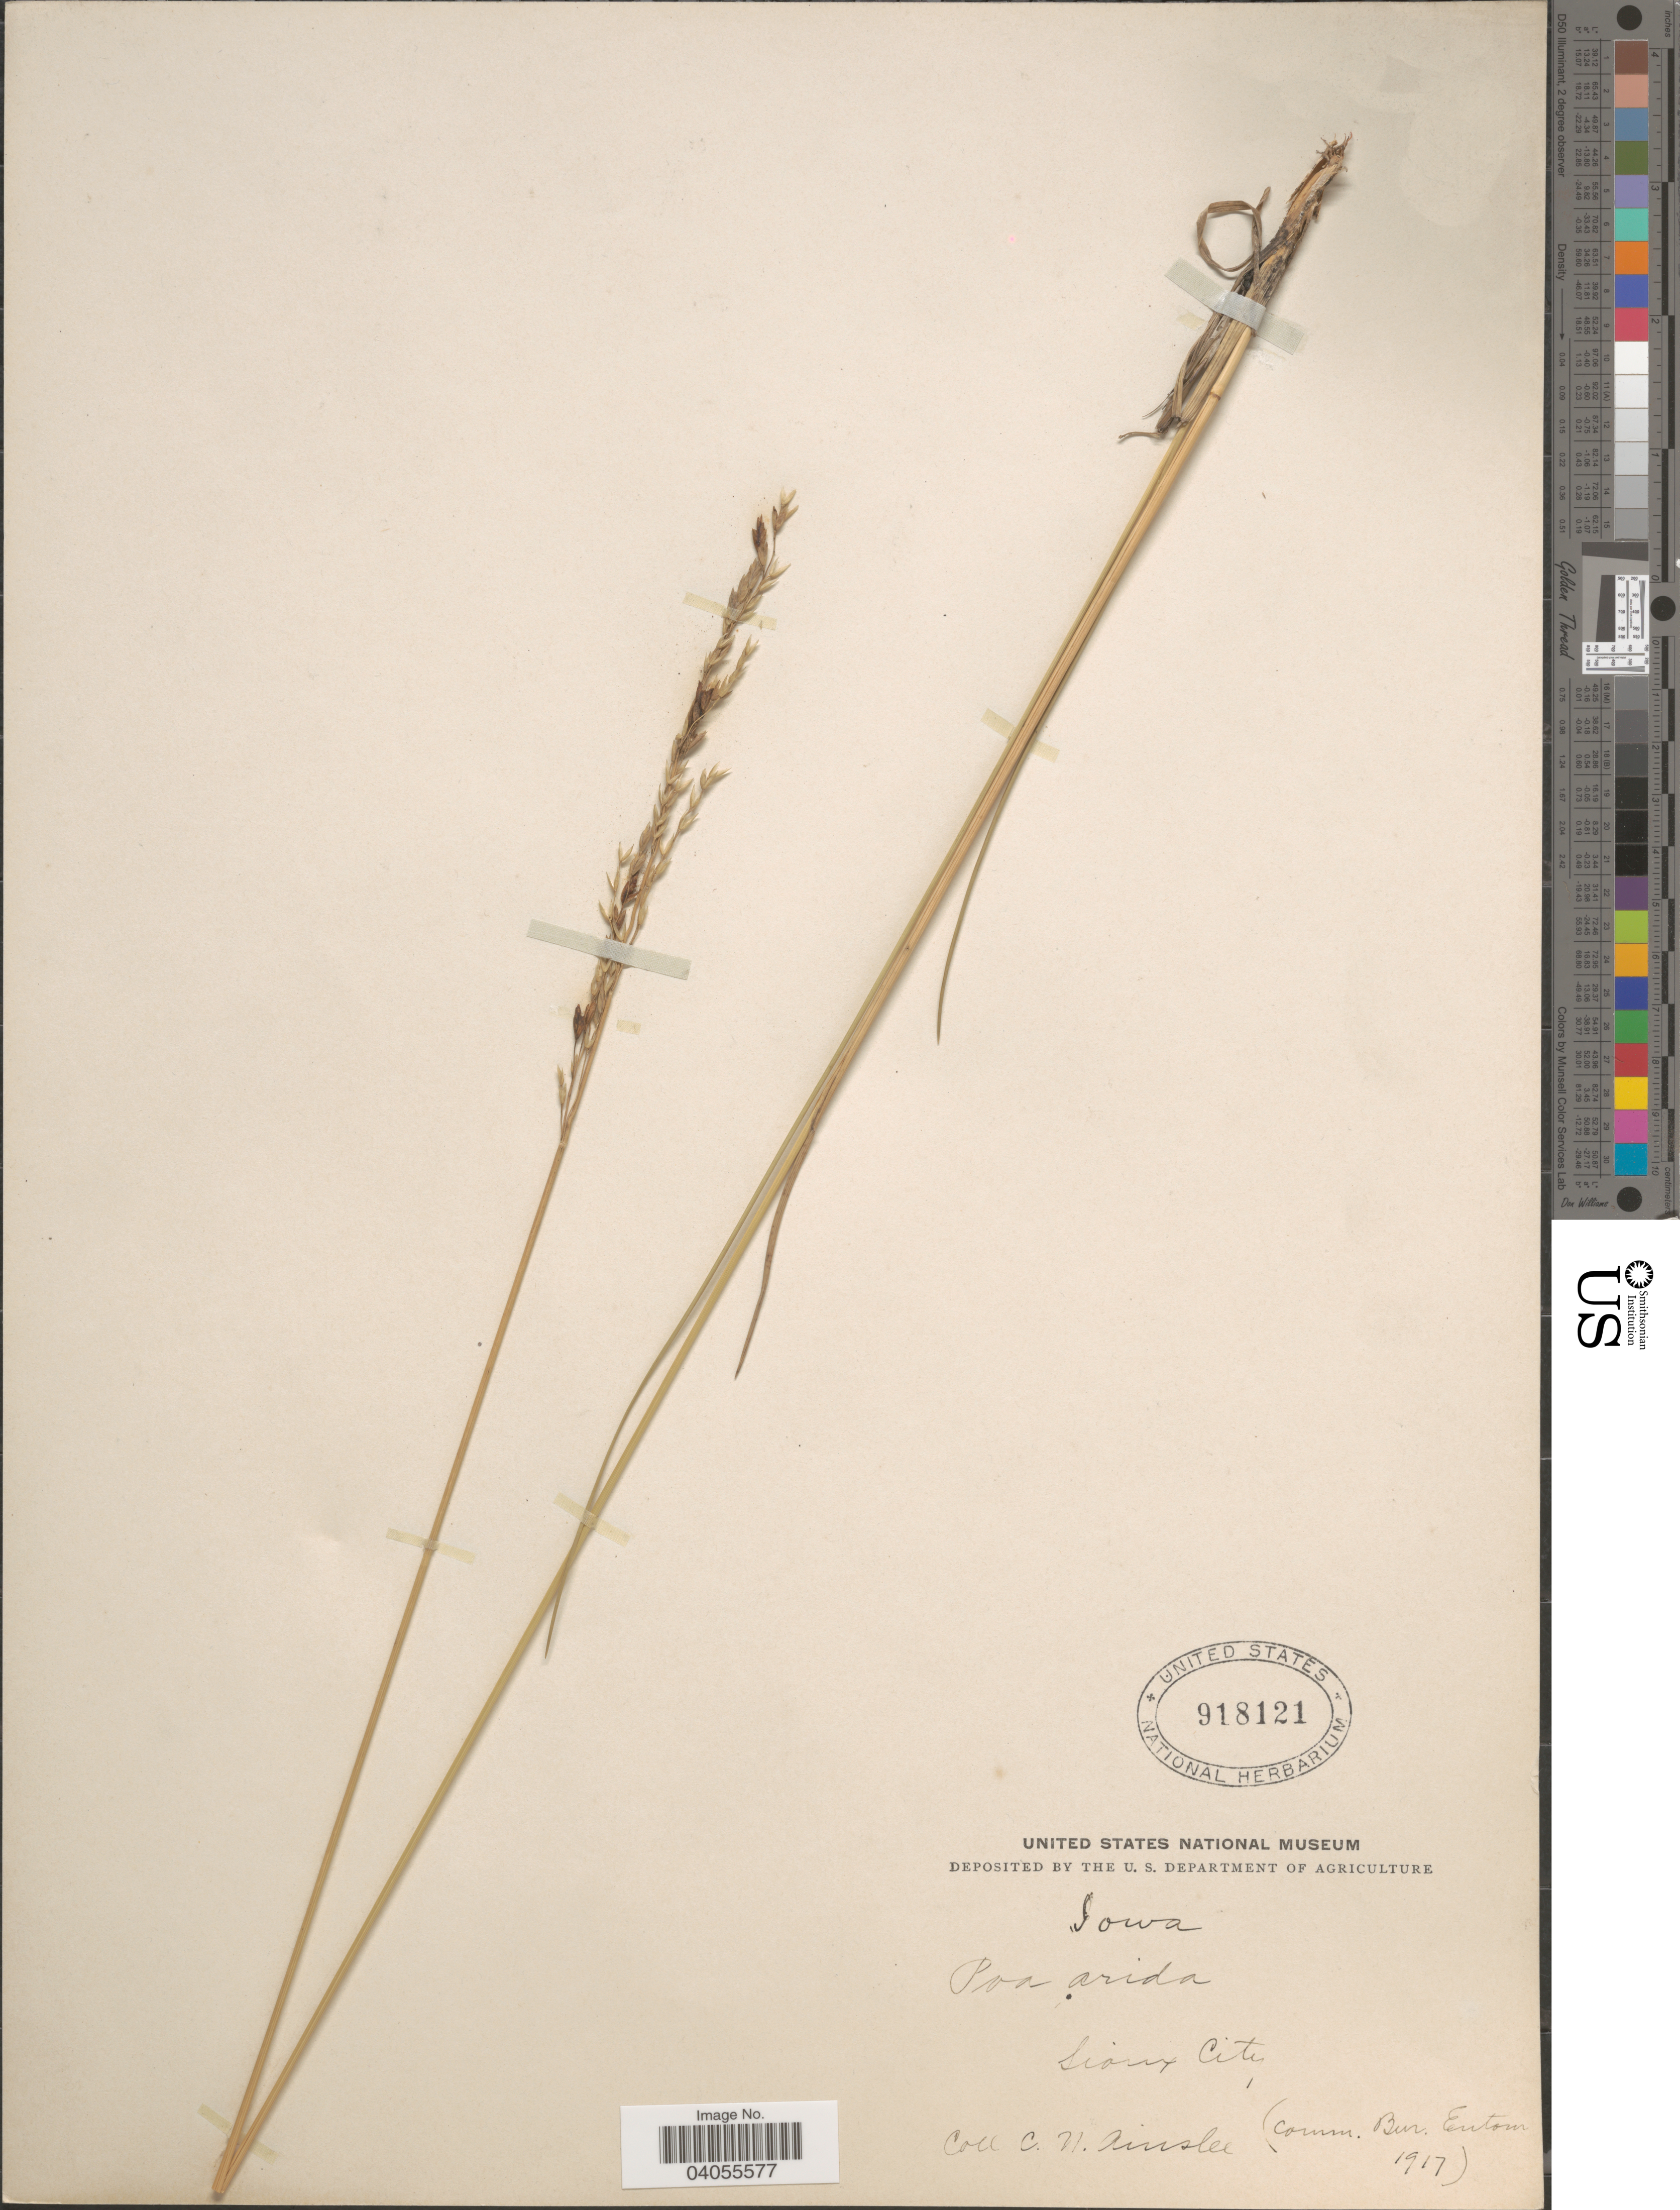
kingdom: Plantae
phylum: Tracheophyta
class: Liliopsida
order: Poales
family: Poaceae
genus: Poa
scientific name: Poa arida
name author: Vasey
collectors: C. N. Ainslee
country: United States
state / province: Iowa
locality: Sioux City.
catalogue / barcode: US 918121